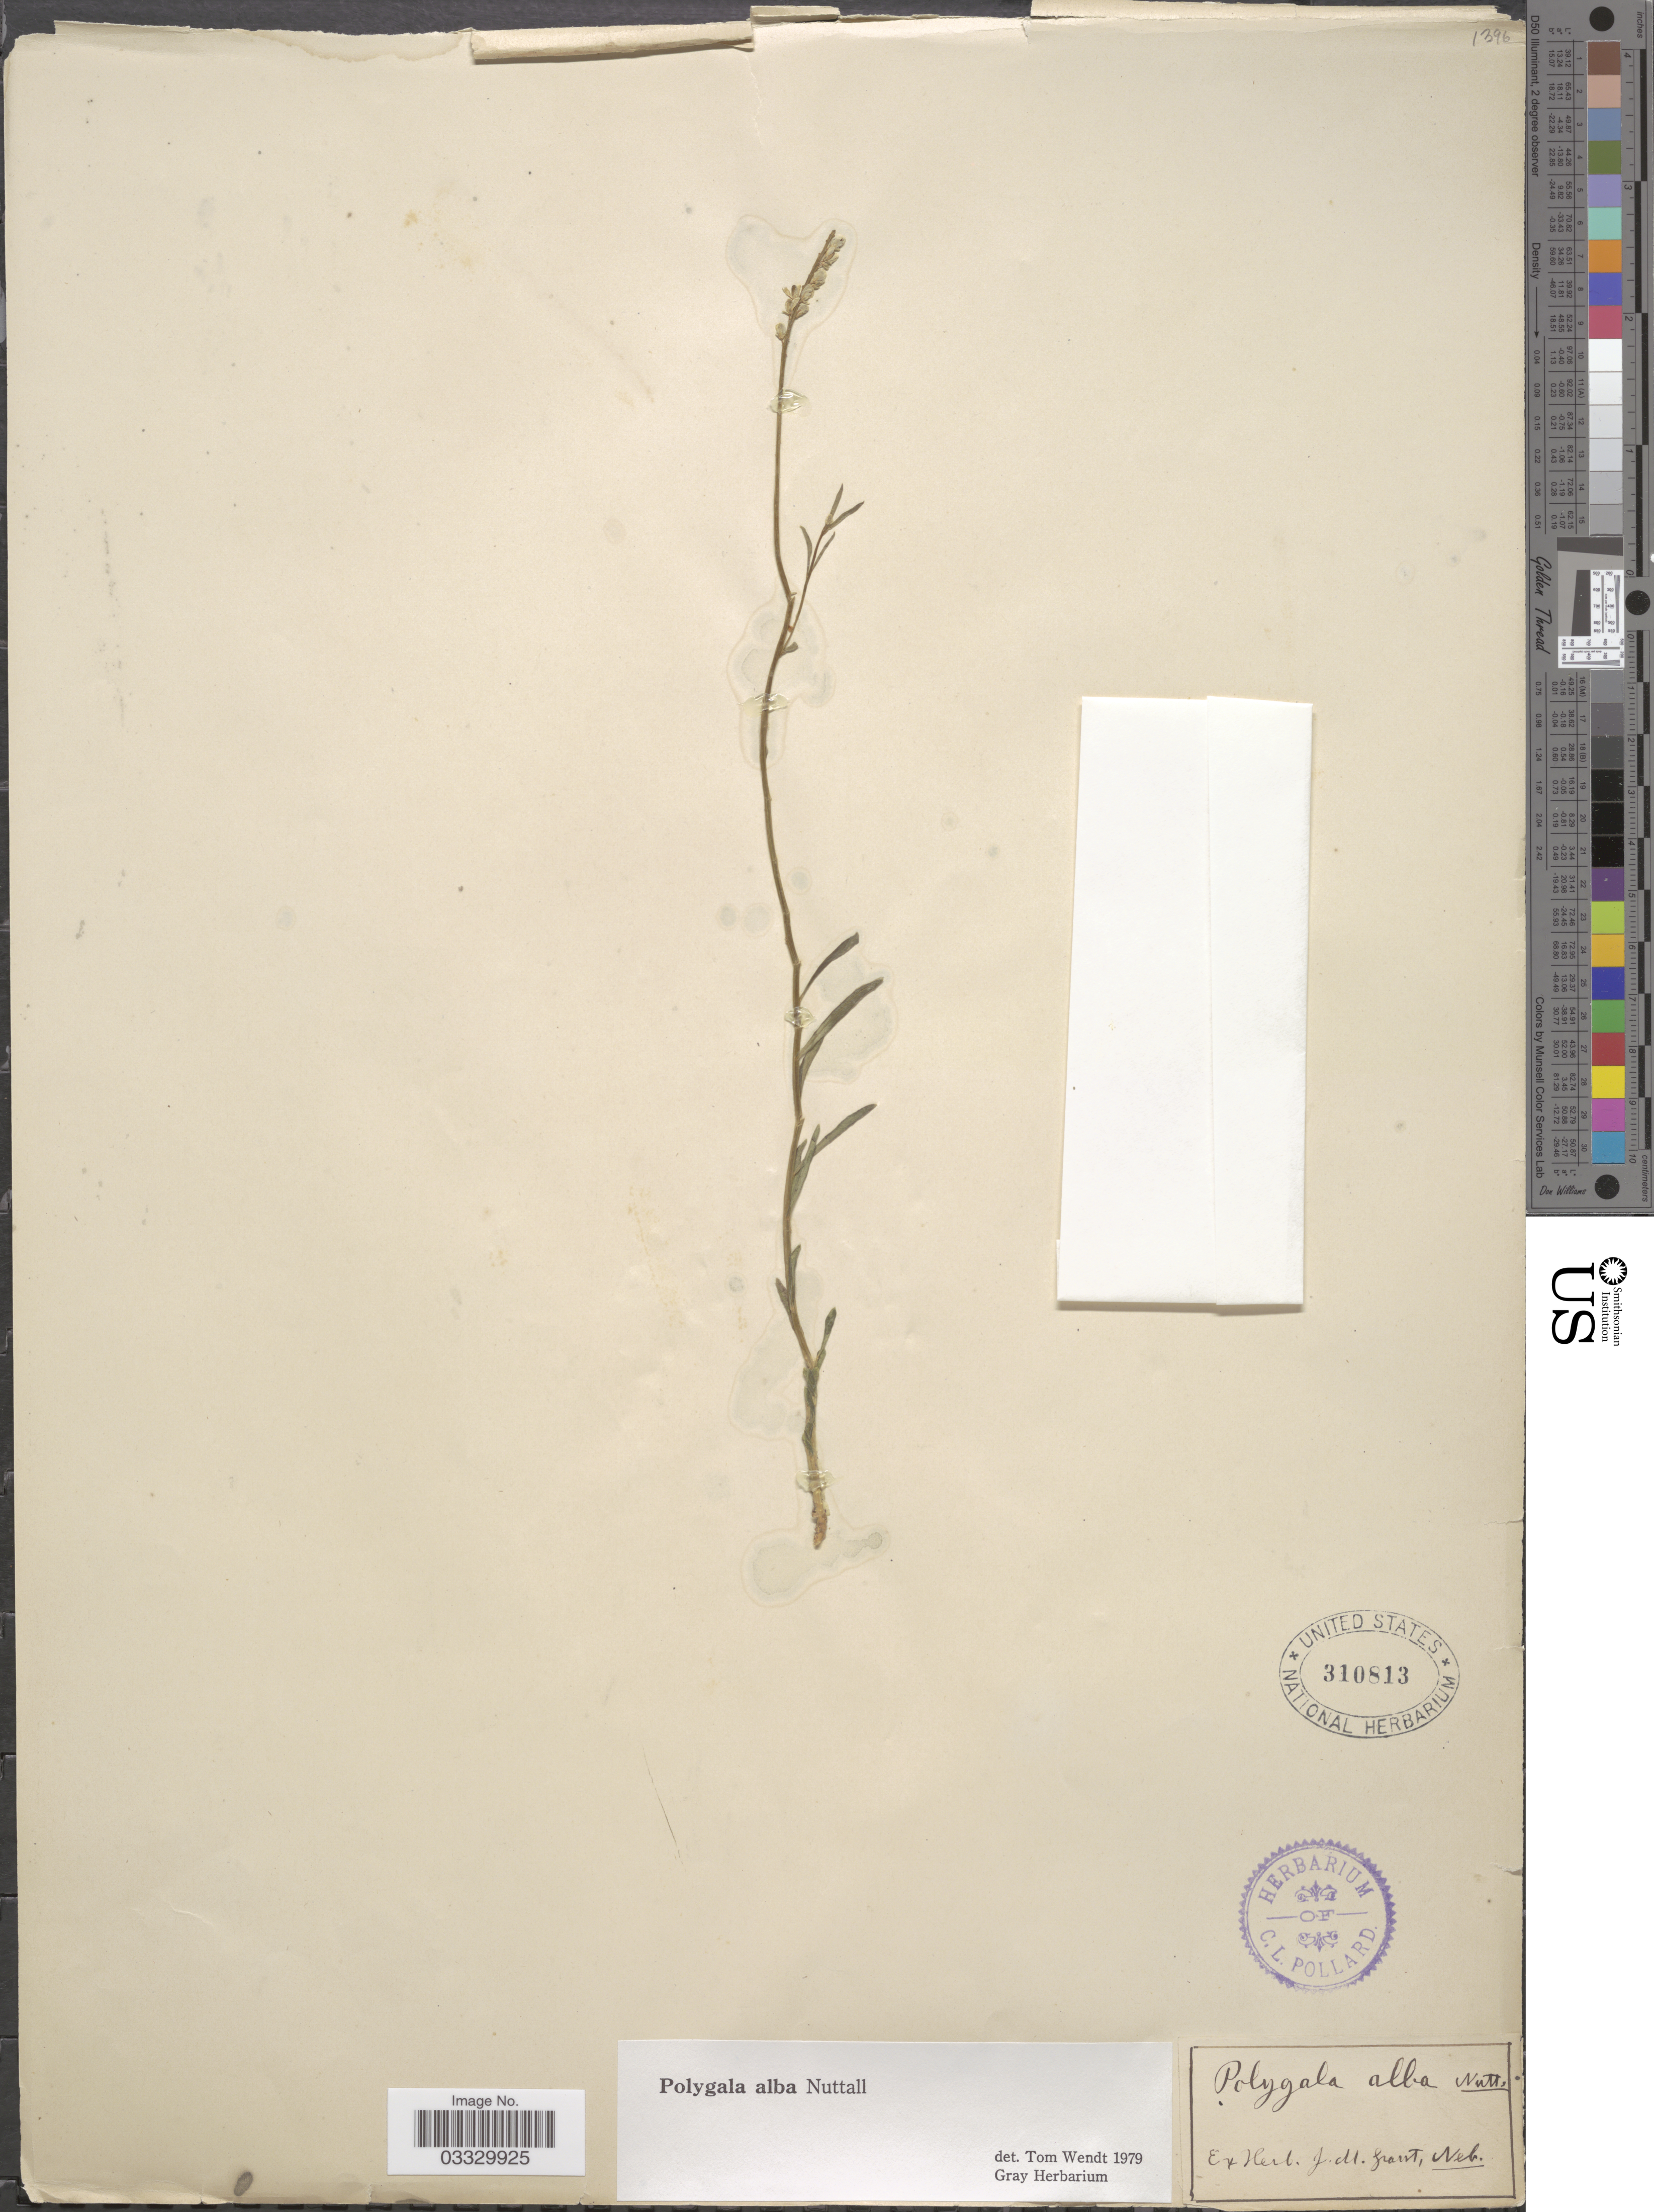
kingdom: Plantae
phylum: Tracheophyta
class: Magnoliopsida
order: Fabales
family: Polygalaceae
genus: Polygala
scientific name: Polygala alba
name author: Nutt.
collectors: ex Herb. J.M. Grant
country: United States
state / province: Nebraska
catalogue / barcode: US 310813